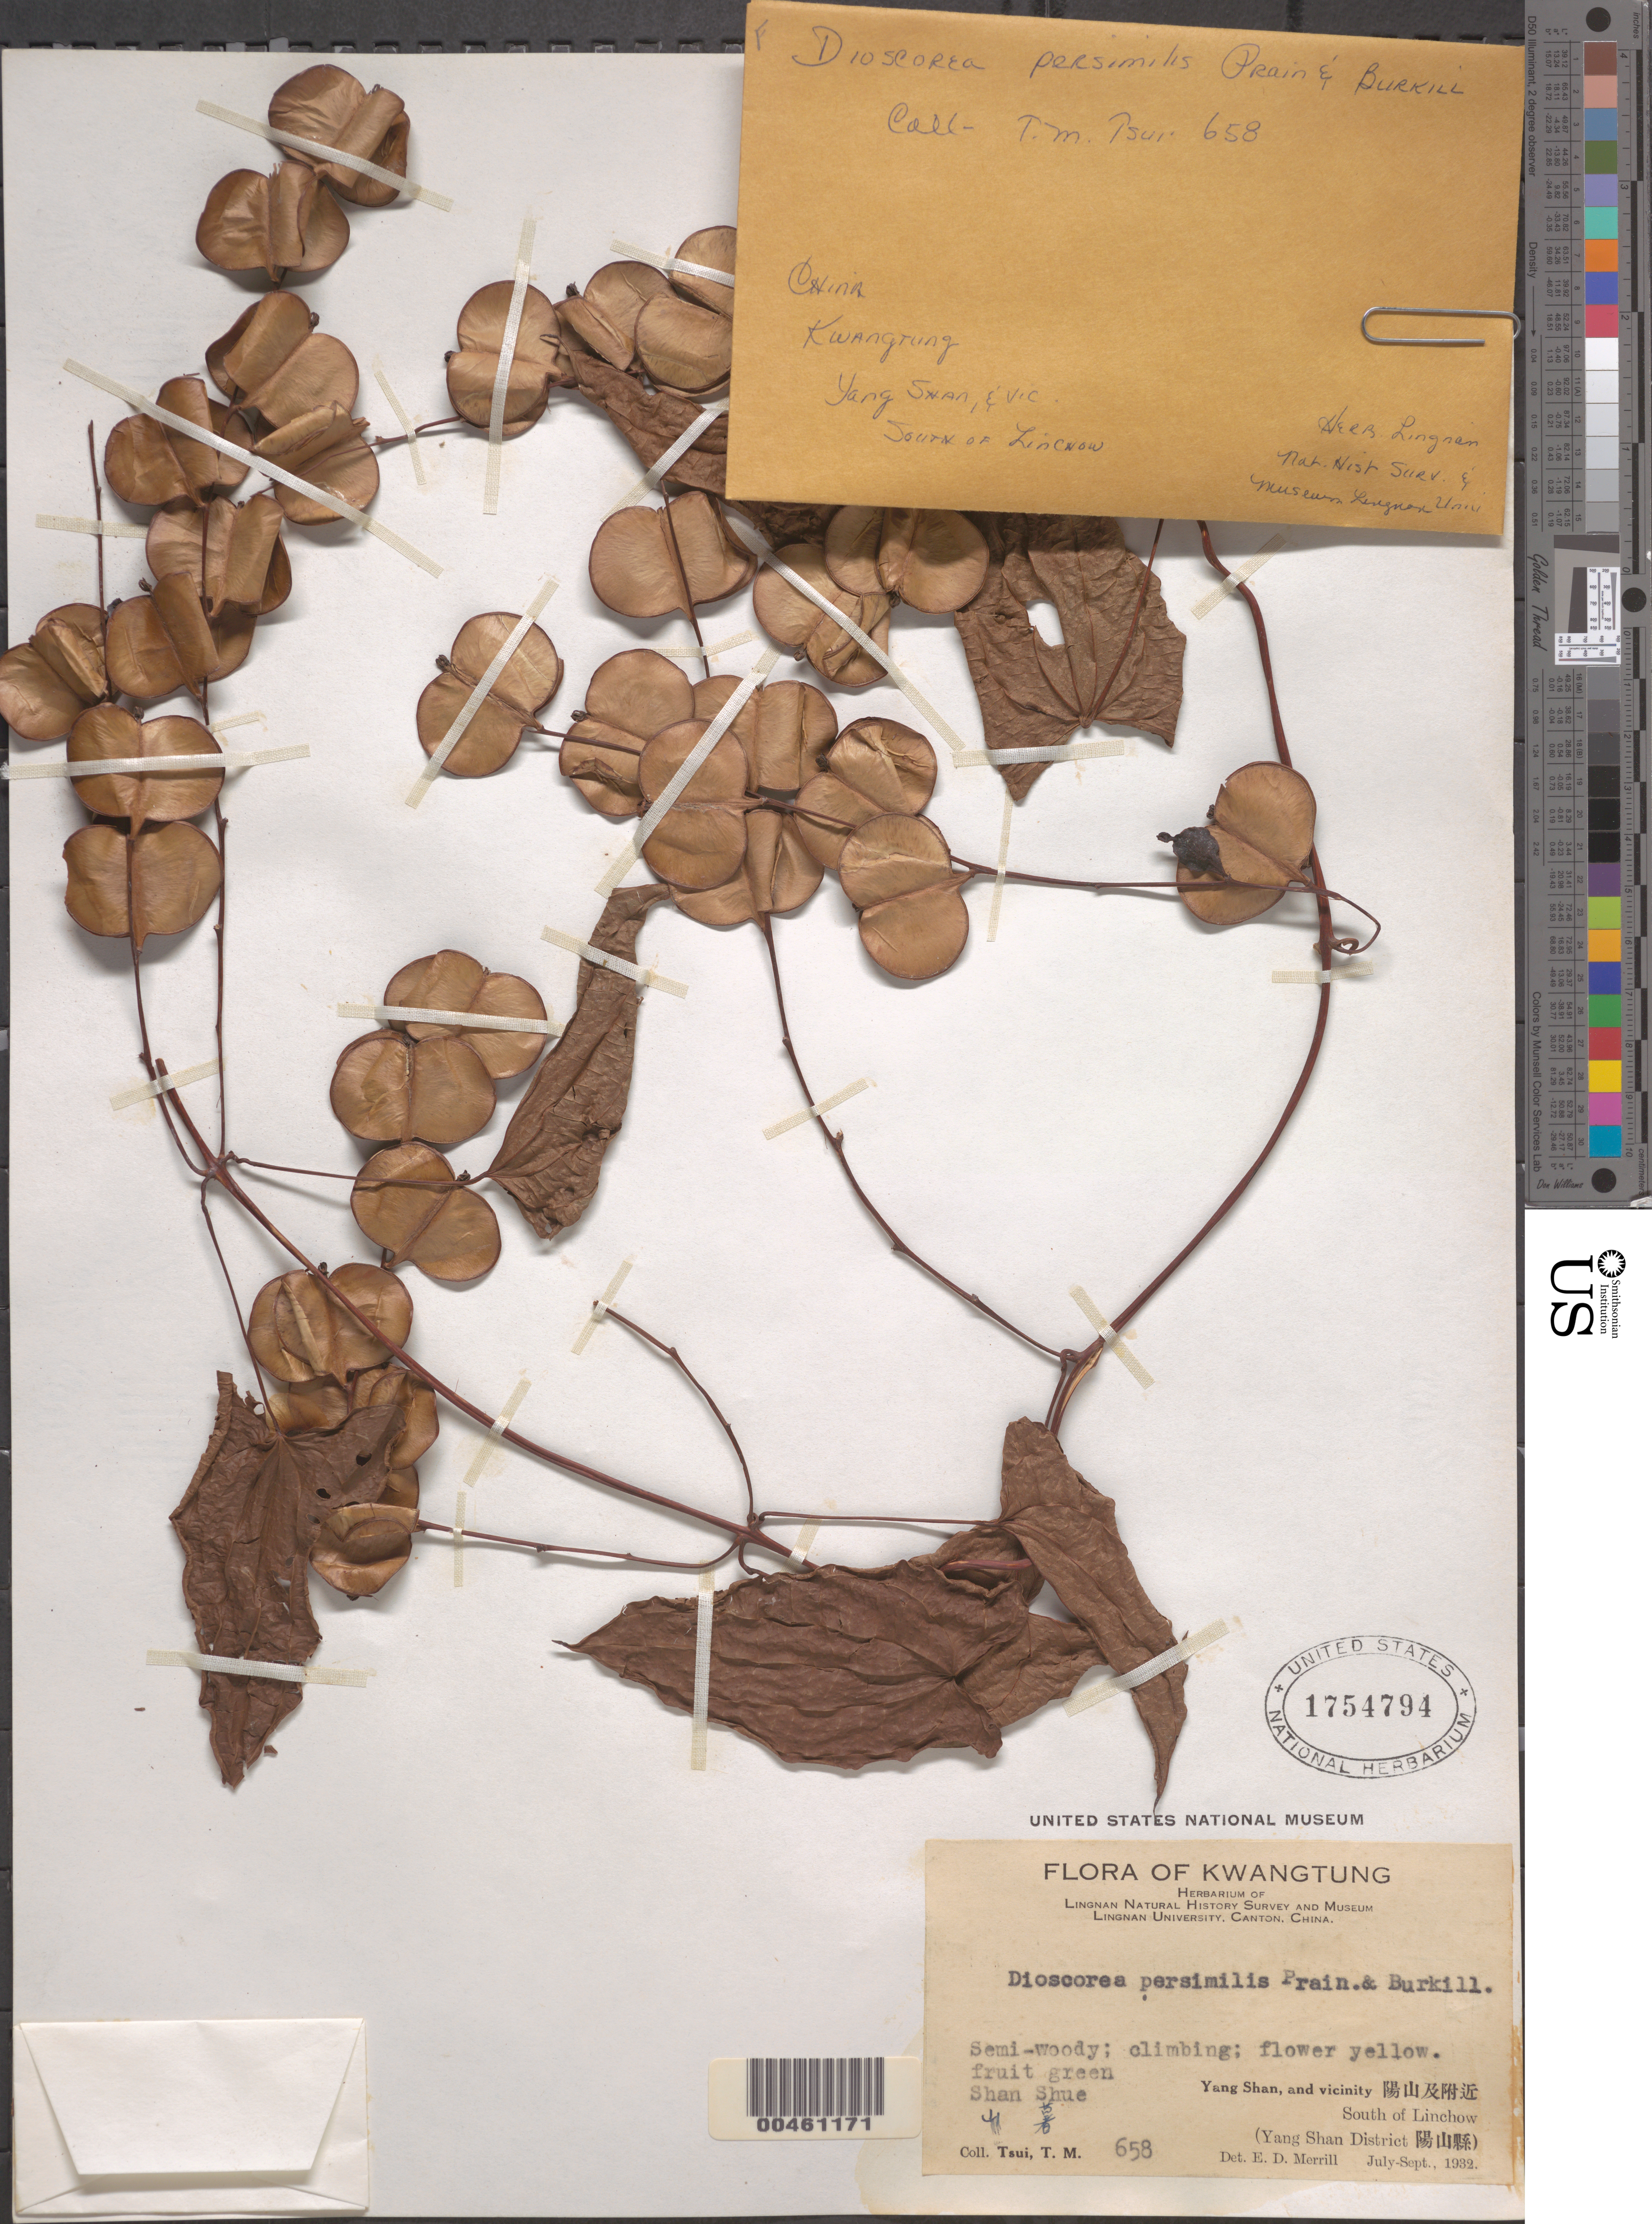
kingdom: Plantae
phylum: Tracheophyta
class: Liliopsida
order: Dioscoreales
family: Dioscoreaceae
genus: Dioscorea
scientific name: Dioscorea persimilis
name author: Prain & Burkill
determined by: Merrill, Elmer D.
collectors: T. Tsui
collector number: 658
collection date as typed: Jul 1932 to -- Sep 1932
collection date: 1932-07/1932-09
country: China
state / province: Guangdong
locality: Yang Shan and vicinity, S of Linchow, Yang-shan Hsien (district) or Yangshan Xian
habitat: Semi-woody; climbing; flower yellow. fruit green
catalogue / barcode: US 1754794